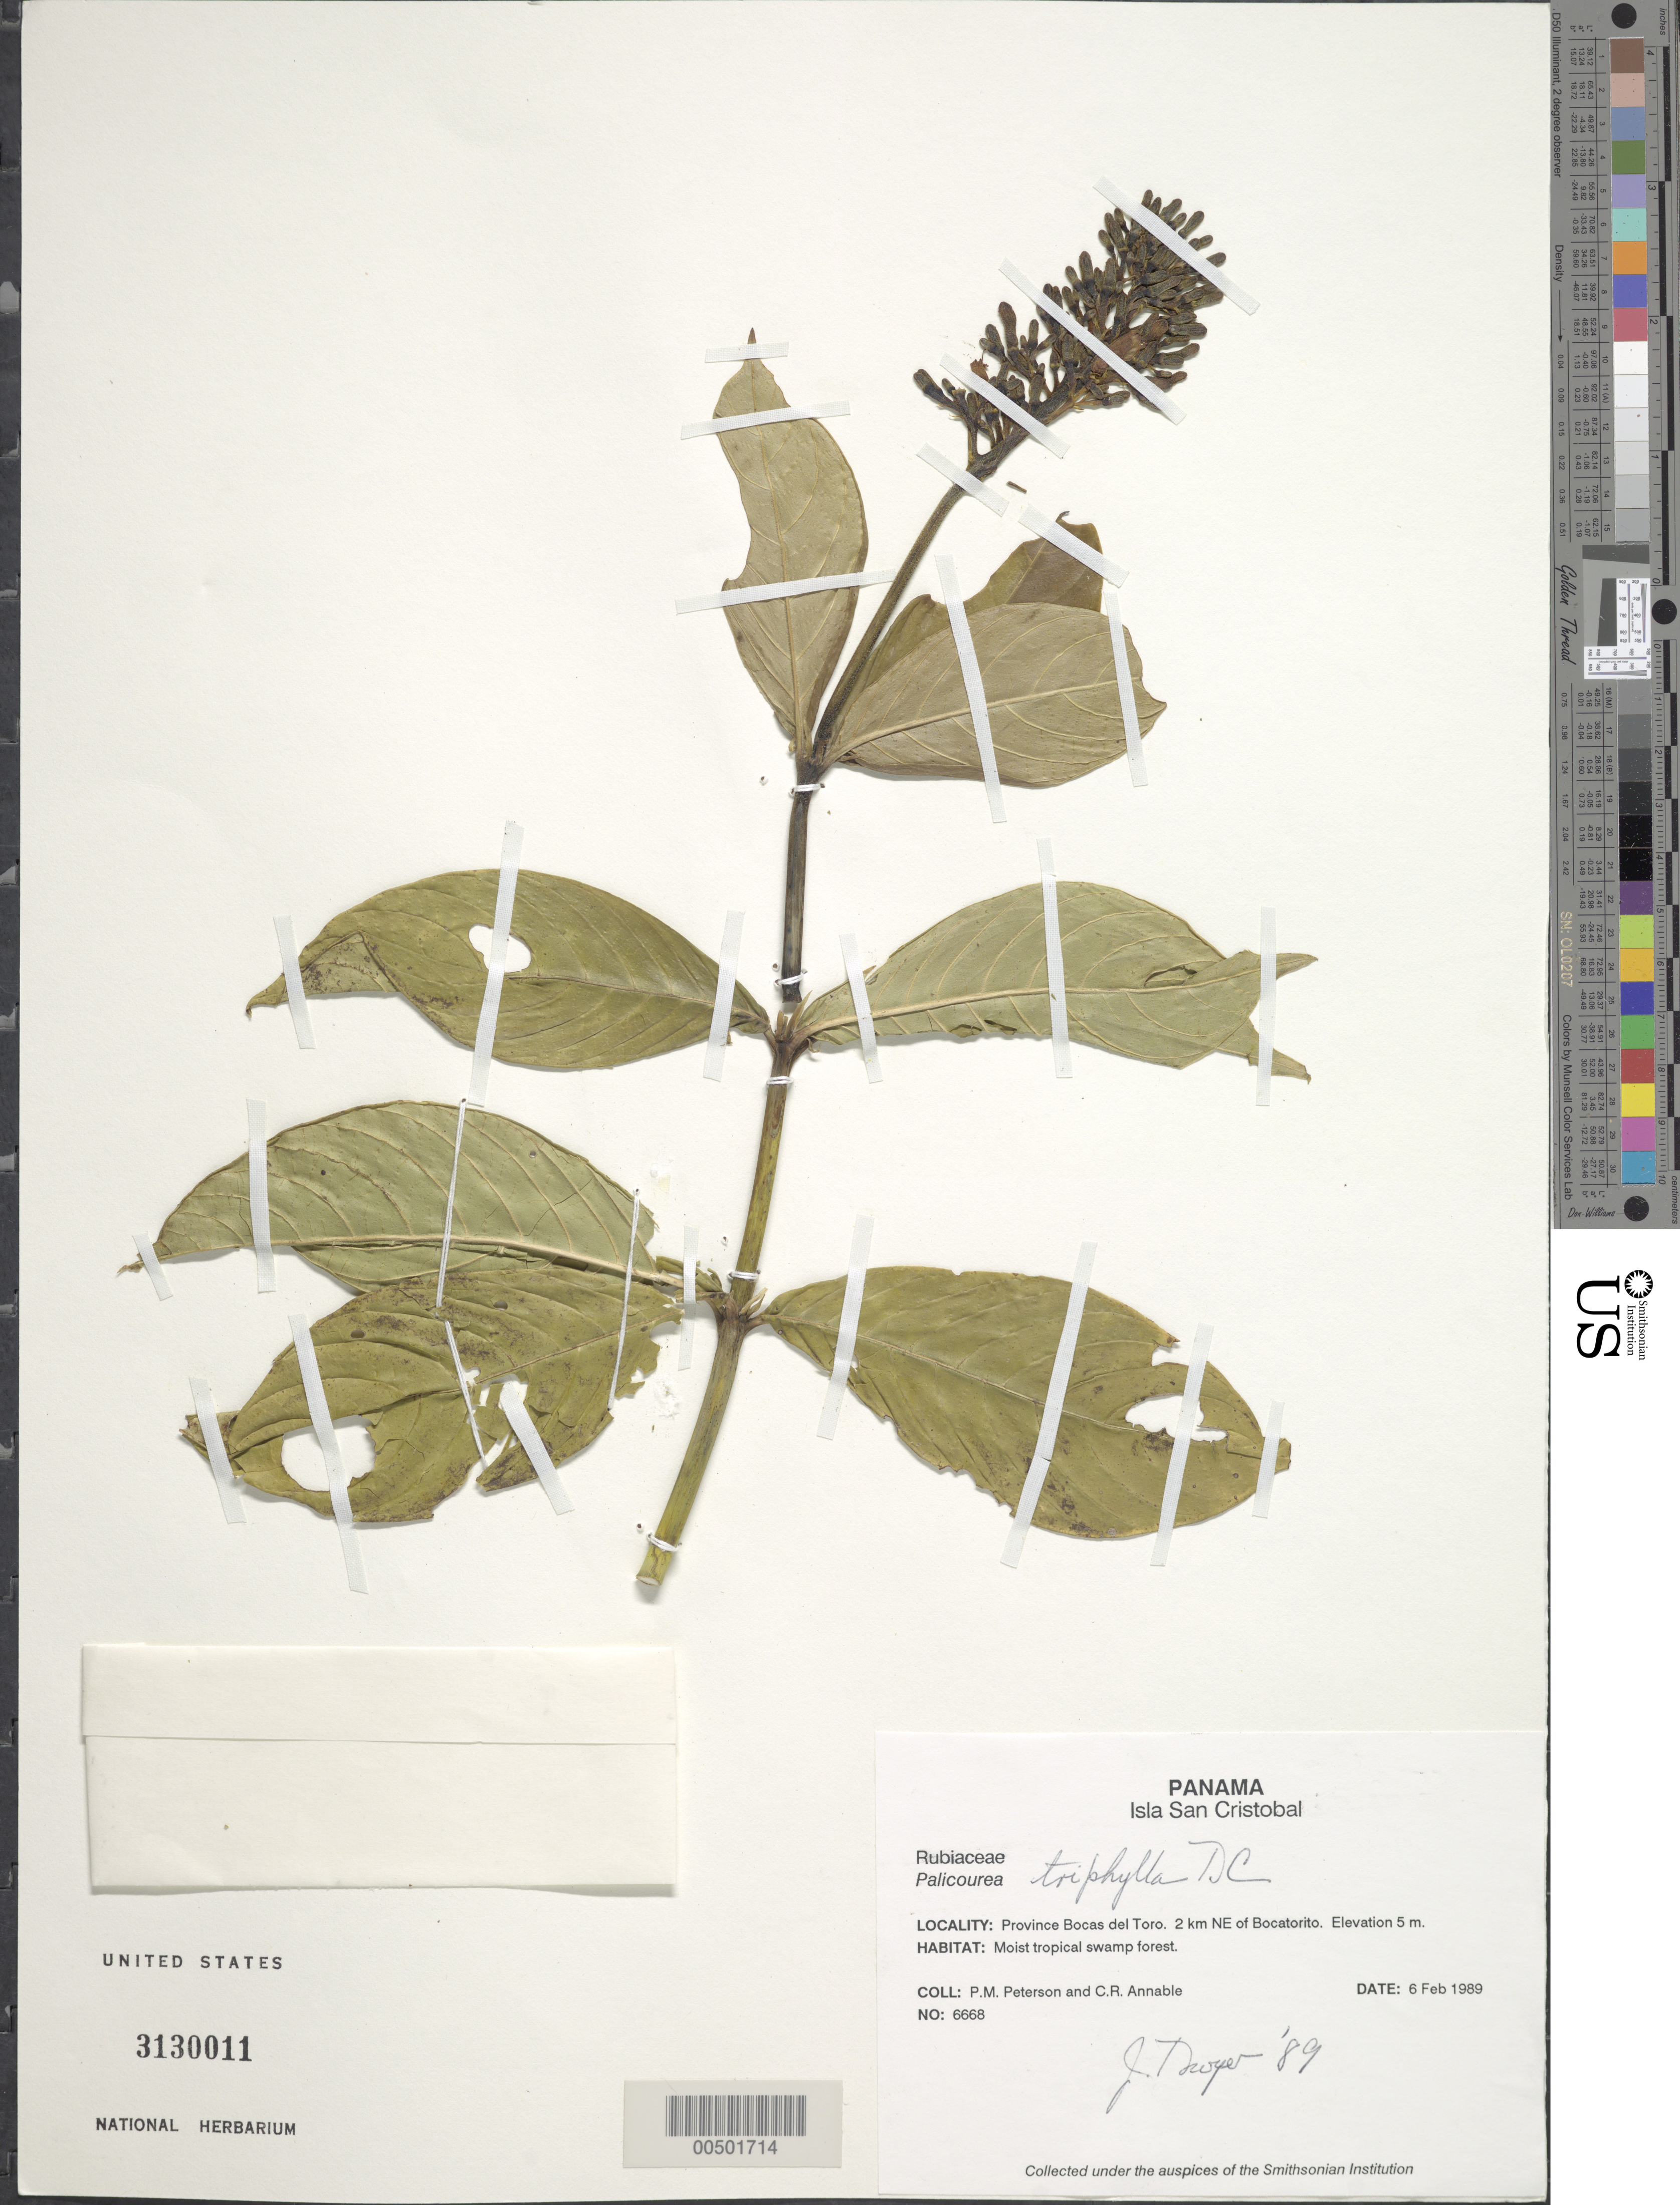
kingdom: Plantae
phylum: Tracheophyta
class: Magnoliopsida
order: Gentianales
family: Rubiaceae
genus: Palicourea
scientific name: Palicourea triphylla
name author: DC.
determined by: Dwyer, J.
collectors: P. M. Peterson & C. R. Annable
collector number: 06668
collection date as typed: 06 Feb 1989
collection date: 1989-02-06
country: Panama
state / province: Bocas del Toro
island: San Cristóbal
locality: Isla San Cristobal, 2 km NE of BocaTorito.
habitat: Moist tropical swamp forest.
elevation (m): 5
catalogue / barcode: US 3130011